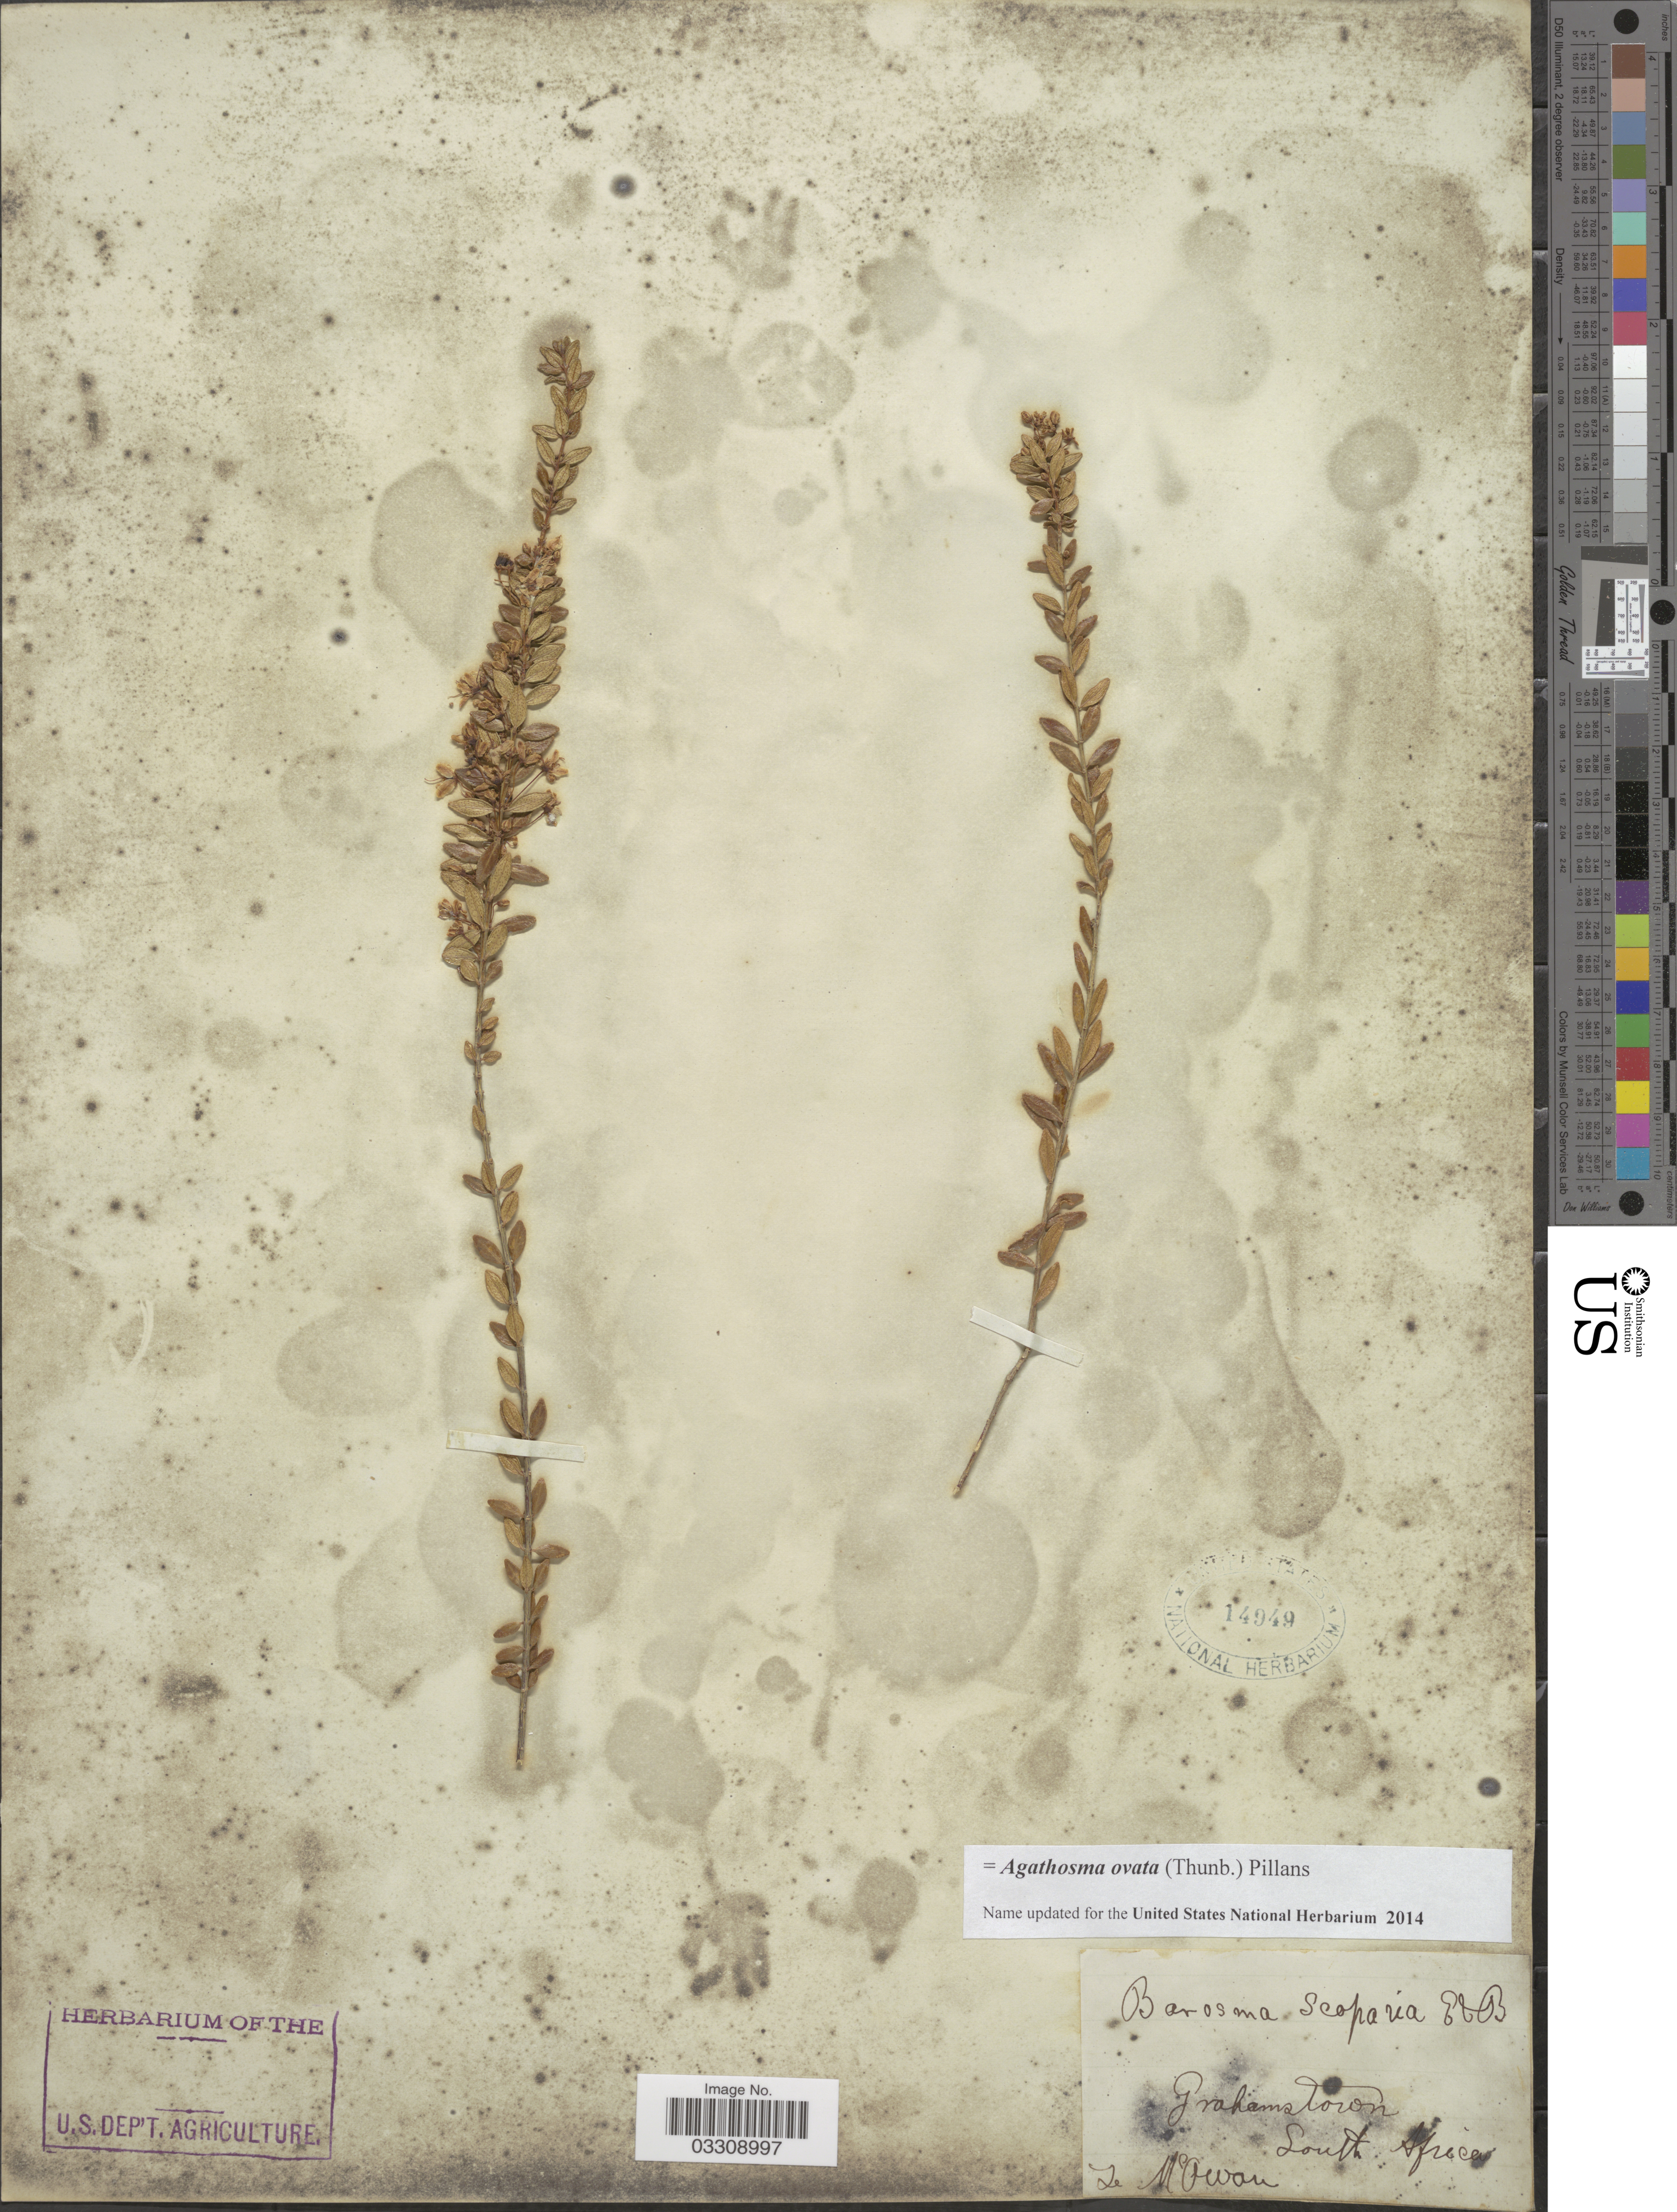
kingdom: Plantae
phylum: Tracheophyta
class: Magnoliopsida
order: Sapindales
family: Rutaceae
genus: Agathosma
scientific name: Agathosma ovata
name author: (Thunb.) Pillans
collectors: McOwan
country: South Africa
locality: Grahamstown.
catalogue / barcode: US 14949